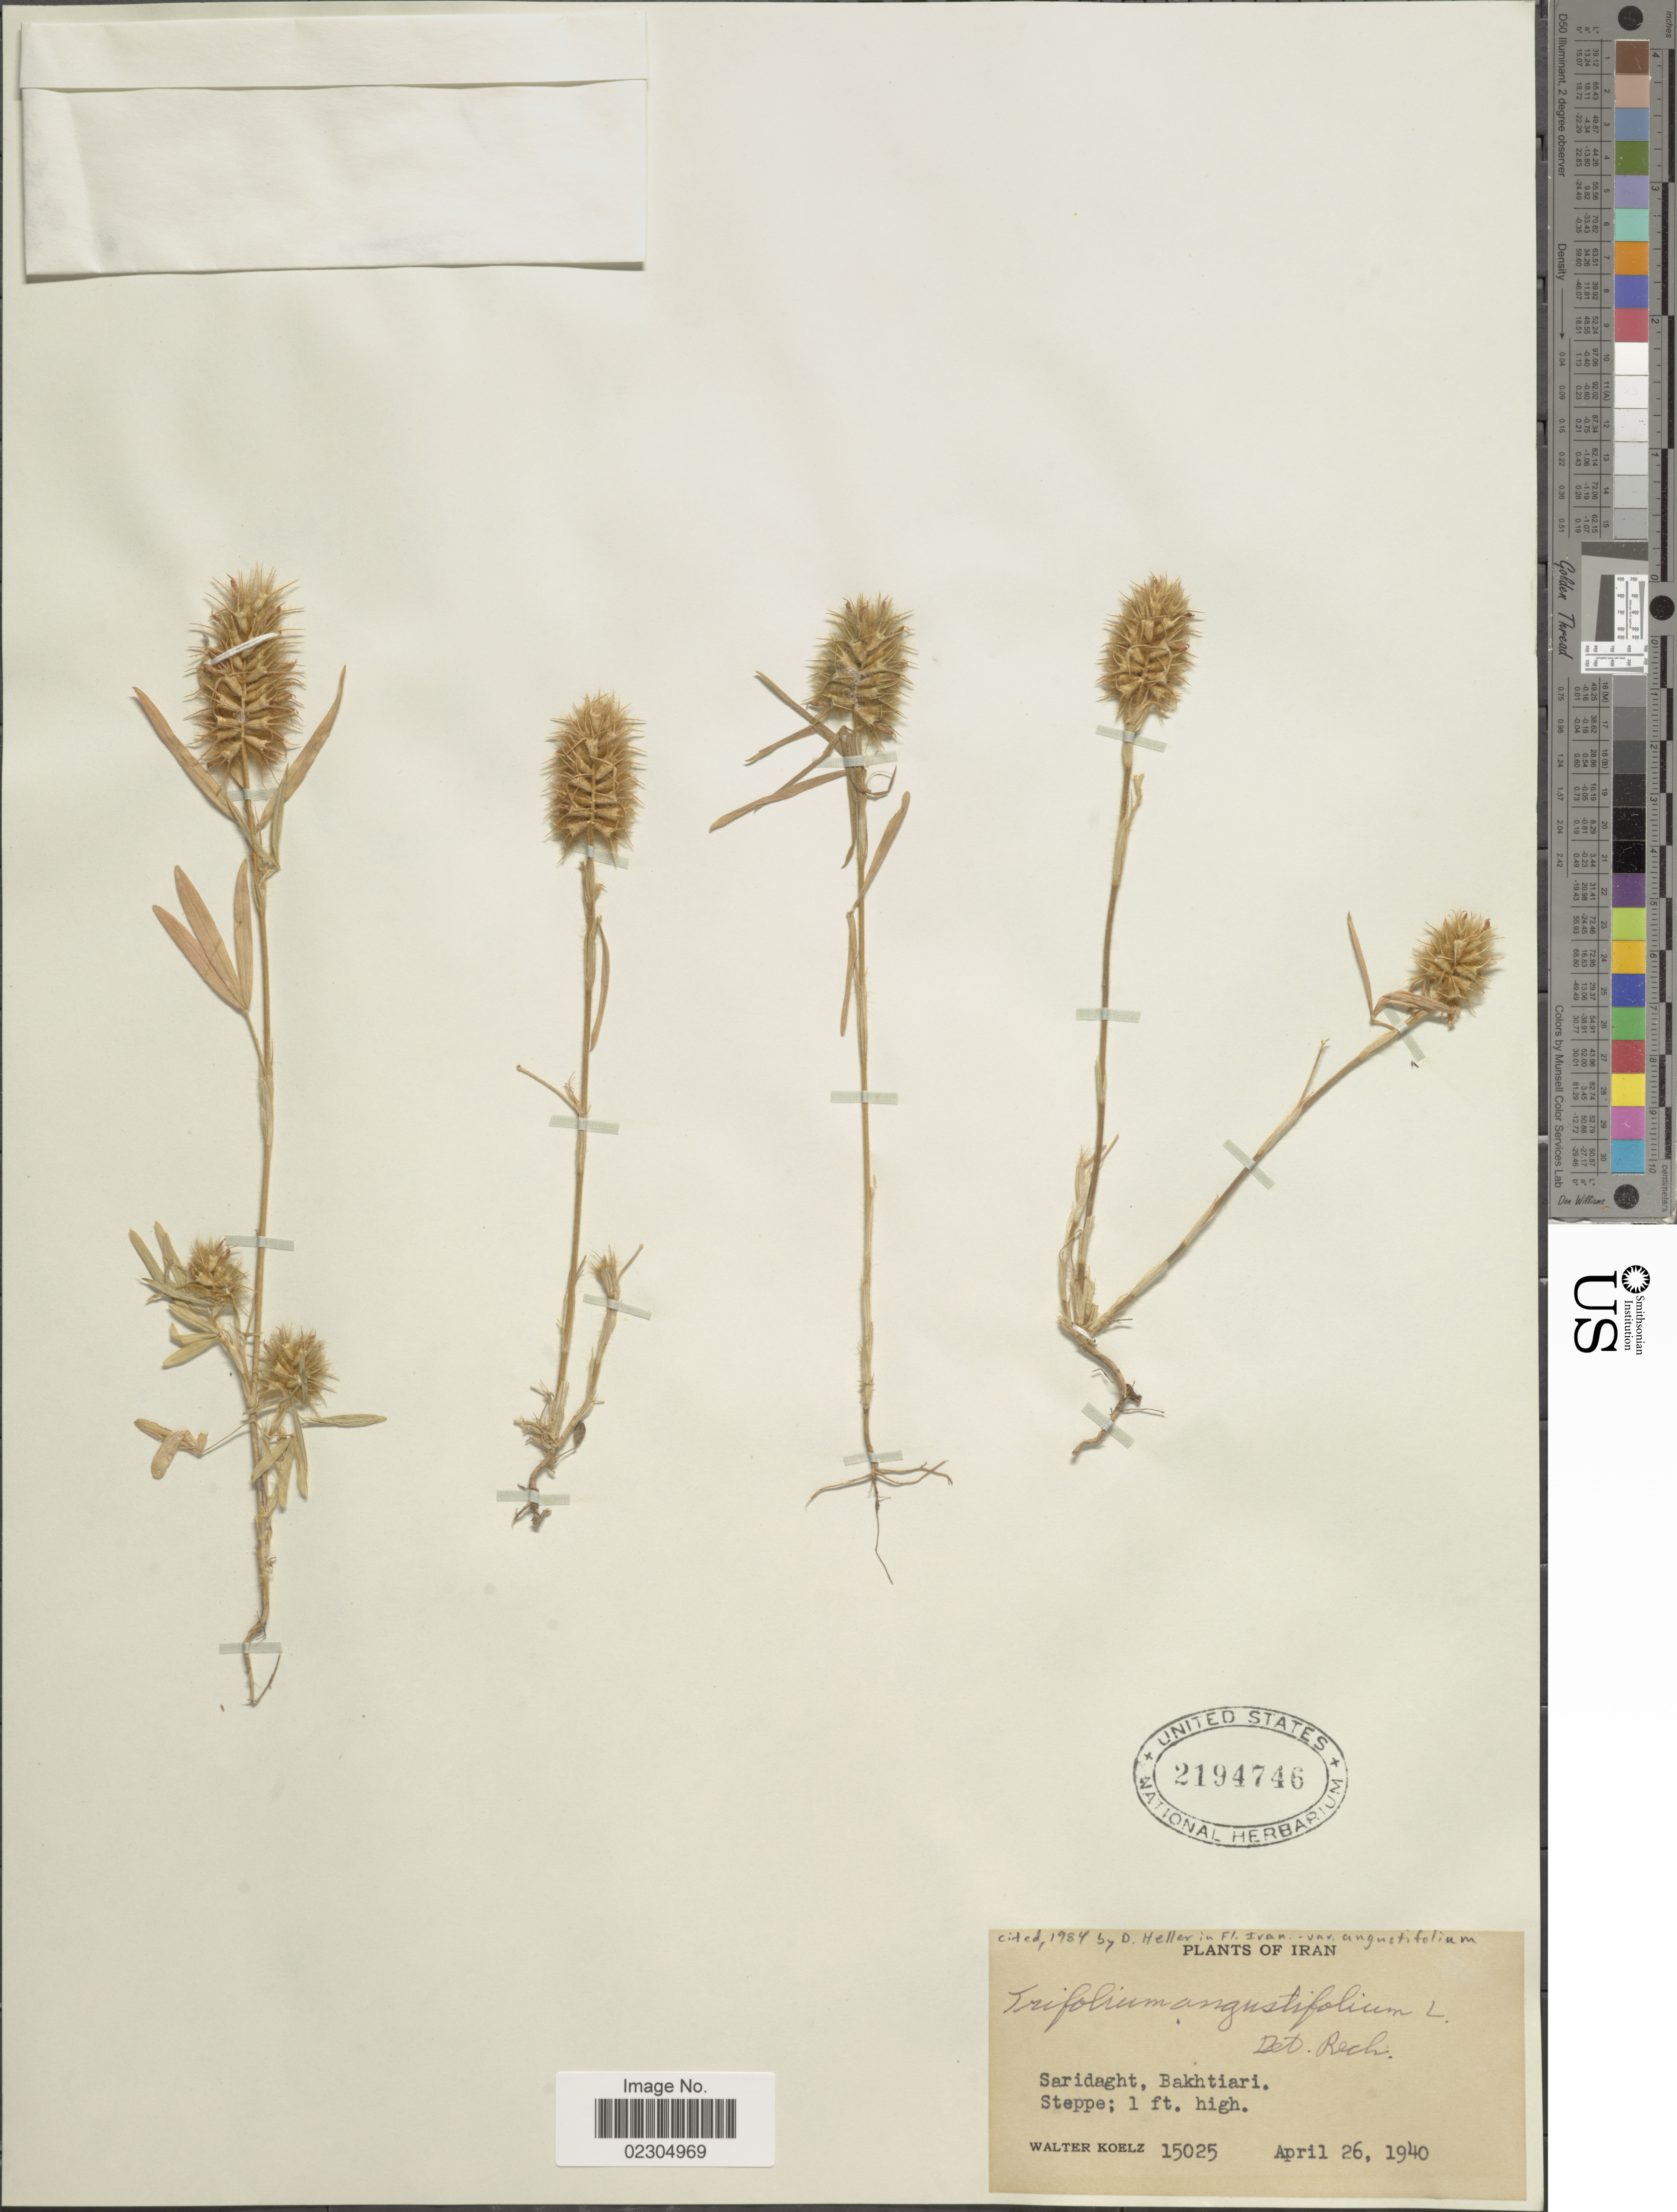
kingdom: Plantae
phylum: Tracheophyta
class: Magnoliopsida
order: Fabales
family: Fabaceae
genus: Trifolium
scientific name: Trifolium angustifolium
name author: L.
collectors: W. N. Koelz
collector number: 15025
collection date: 1940-04-26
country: Iran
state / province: Chahar Mahaal and Bakhtiari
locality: Saridaght, Bakhtiari. Steppe.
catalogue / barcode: US 2194746